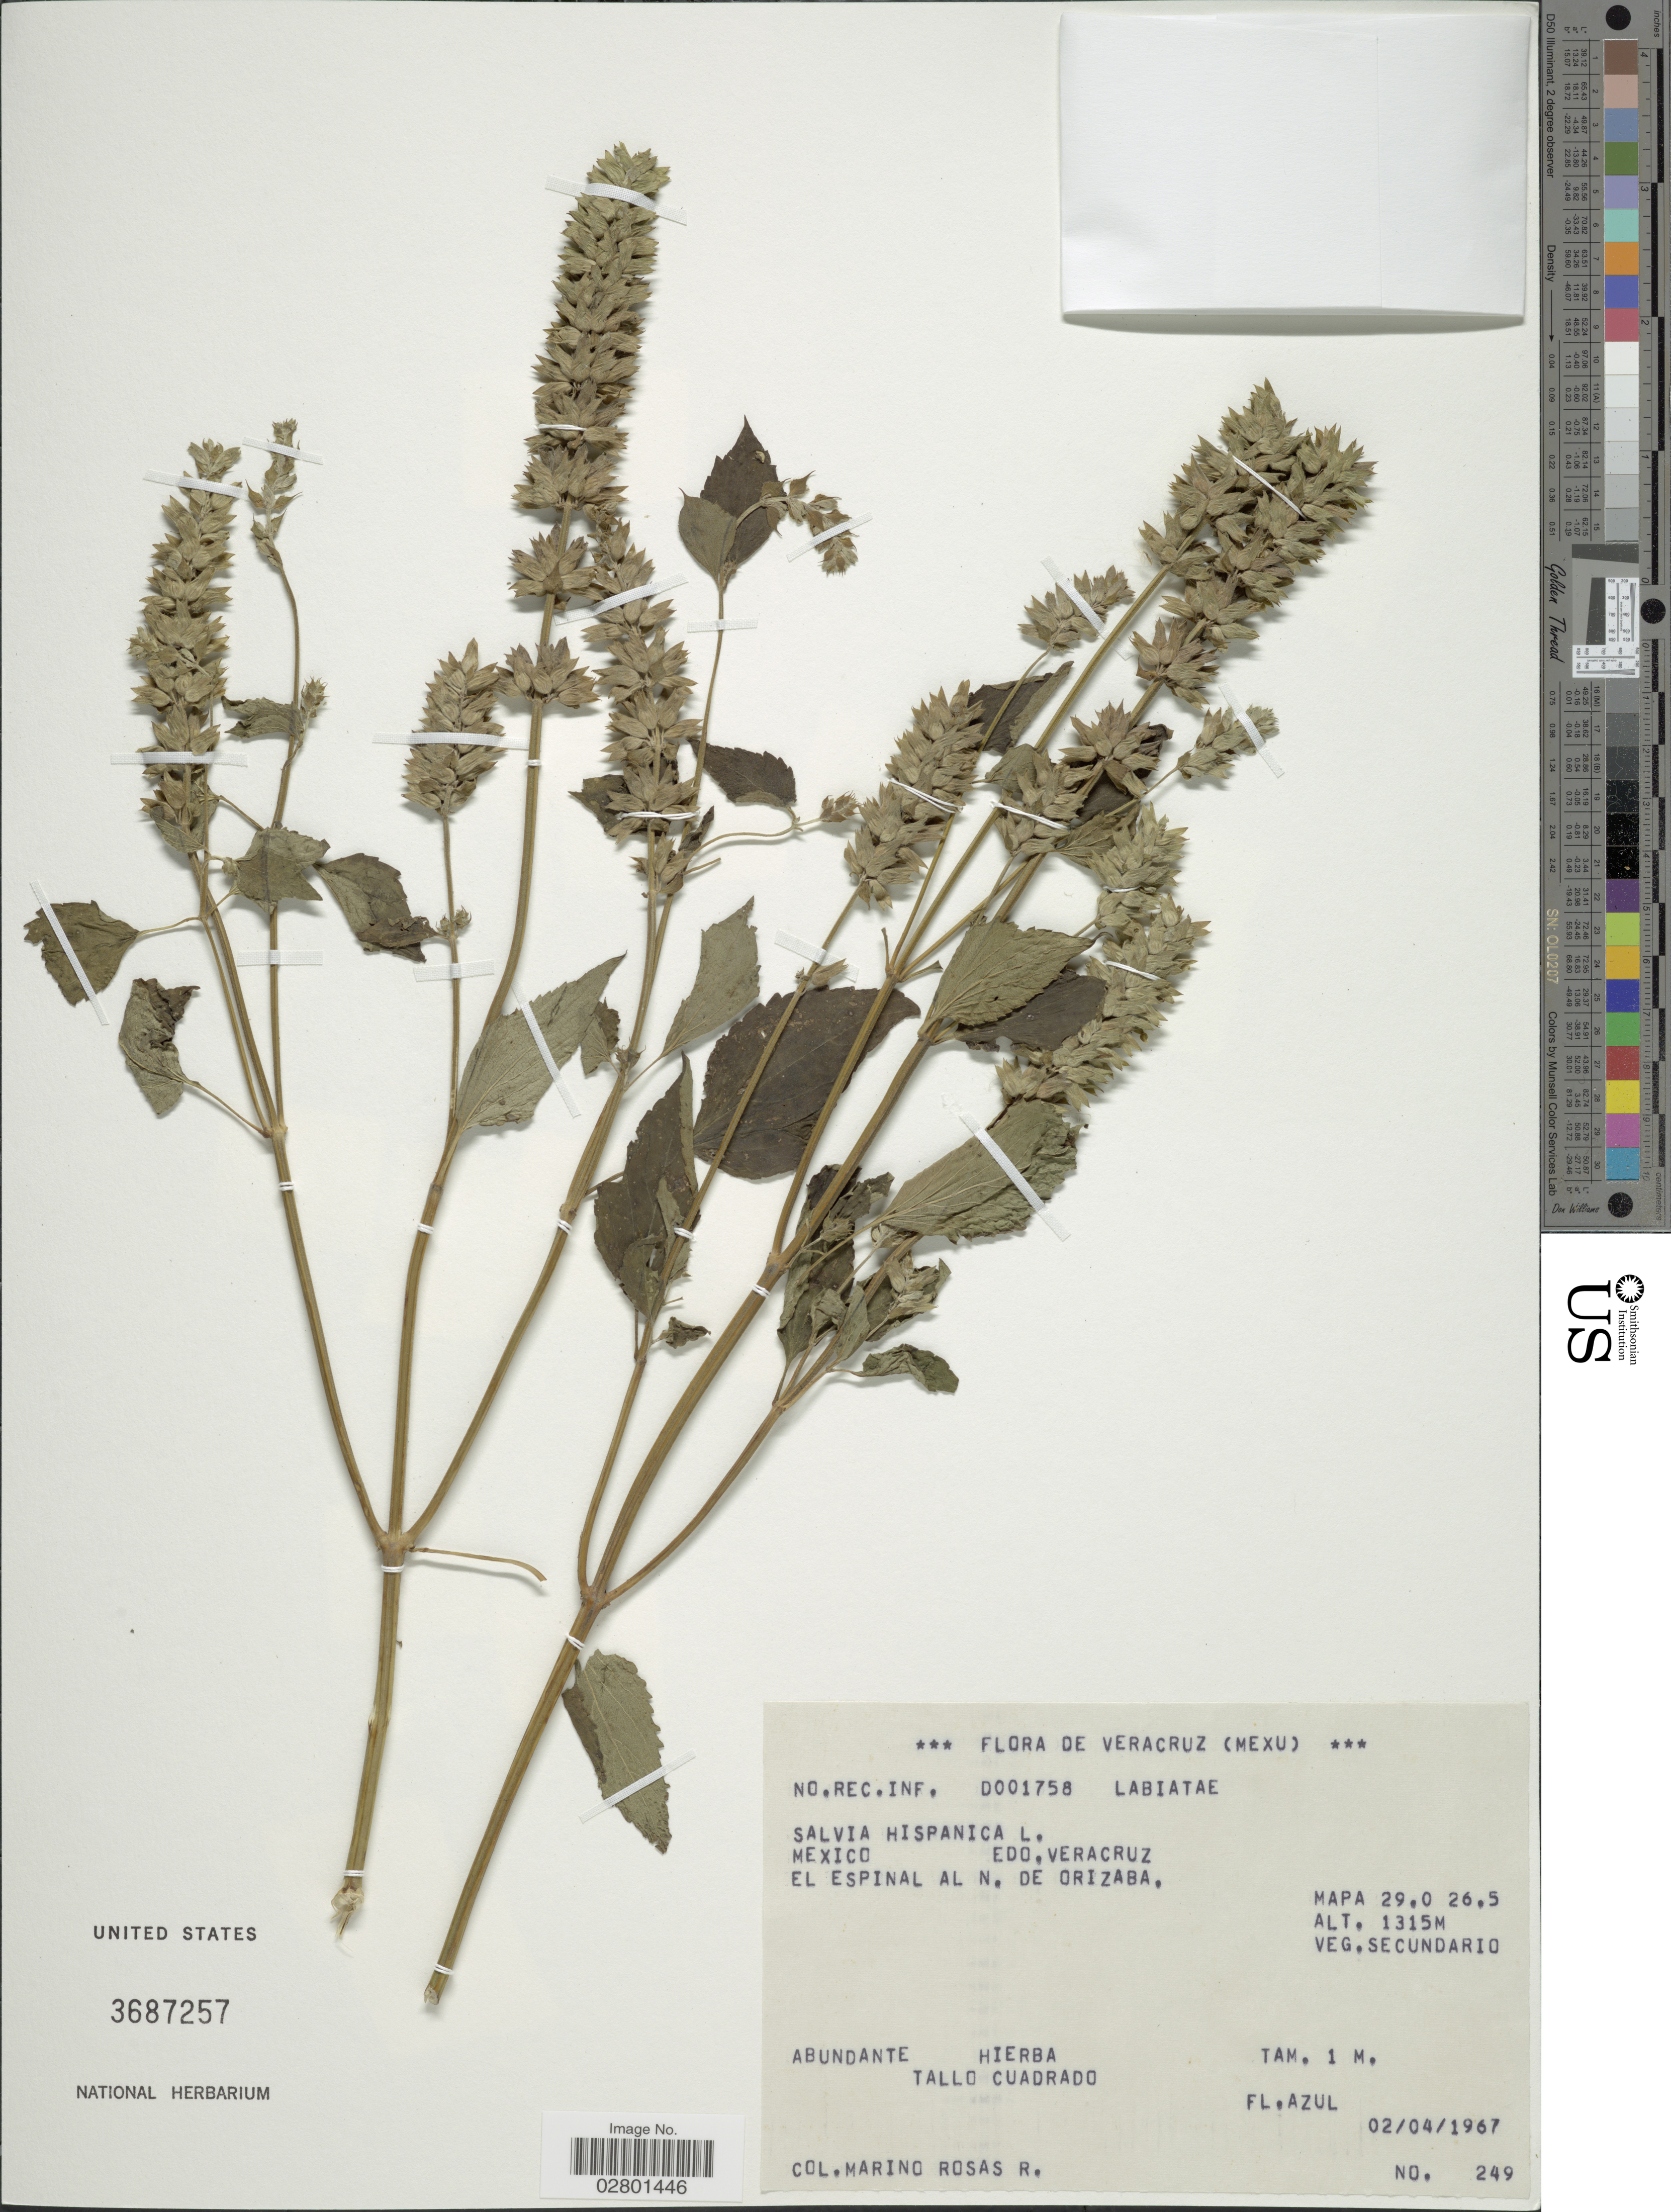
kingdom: Plantae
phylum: Tracheophyta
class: Magnoliopsida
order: Lamiales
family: Lamiaceae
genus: Salvia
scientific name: Salvia hispanica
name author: L.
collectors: M. Rosas R.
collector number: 249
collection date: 1967-04-02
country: Mexico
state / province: Veracruz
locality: Edo, Veracruz, El Espinal Al N. de Orizaba.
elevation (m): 1315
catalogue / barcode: US 3687257